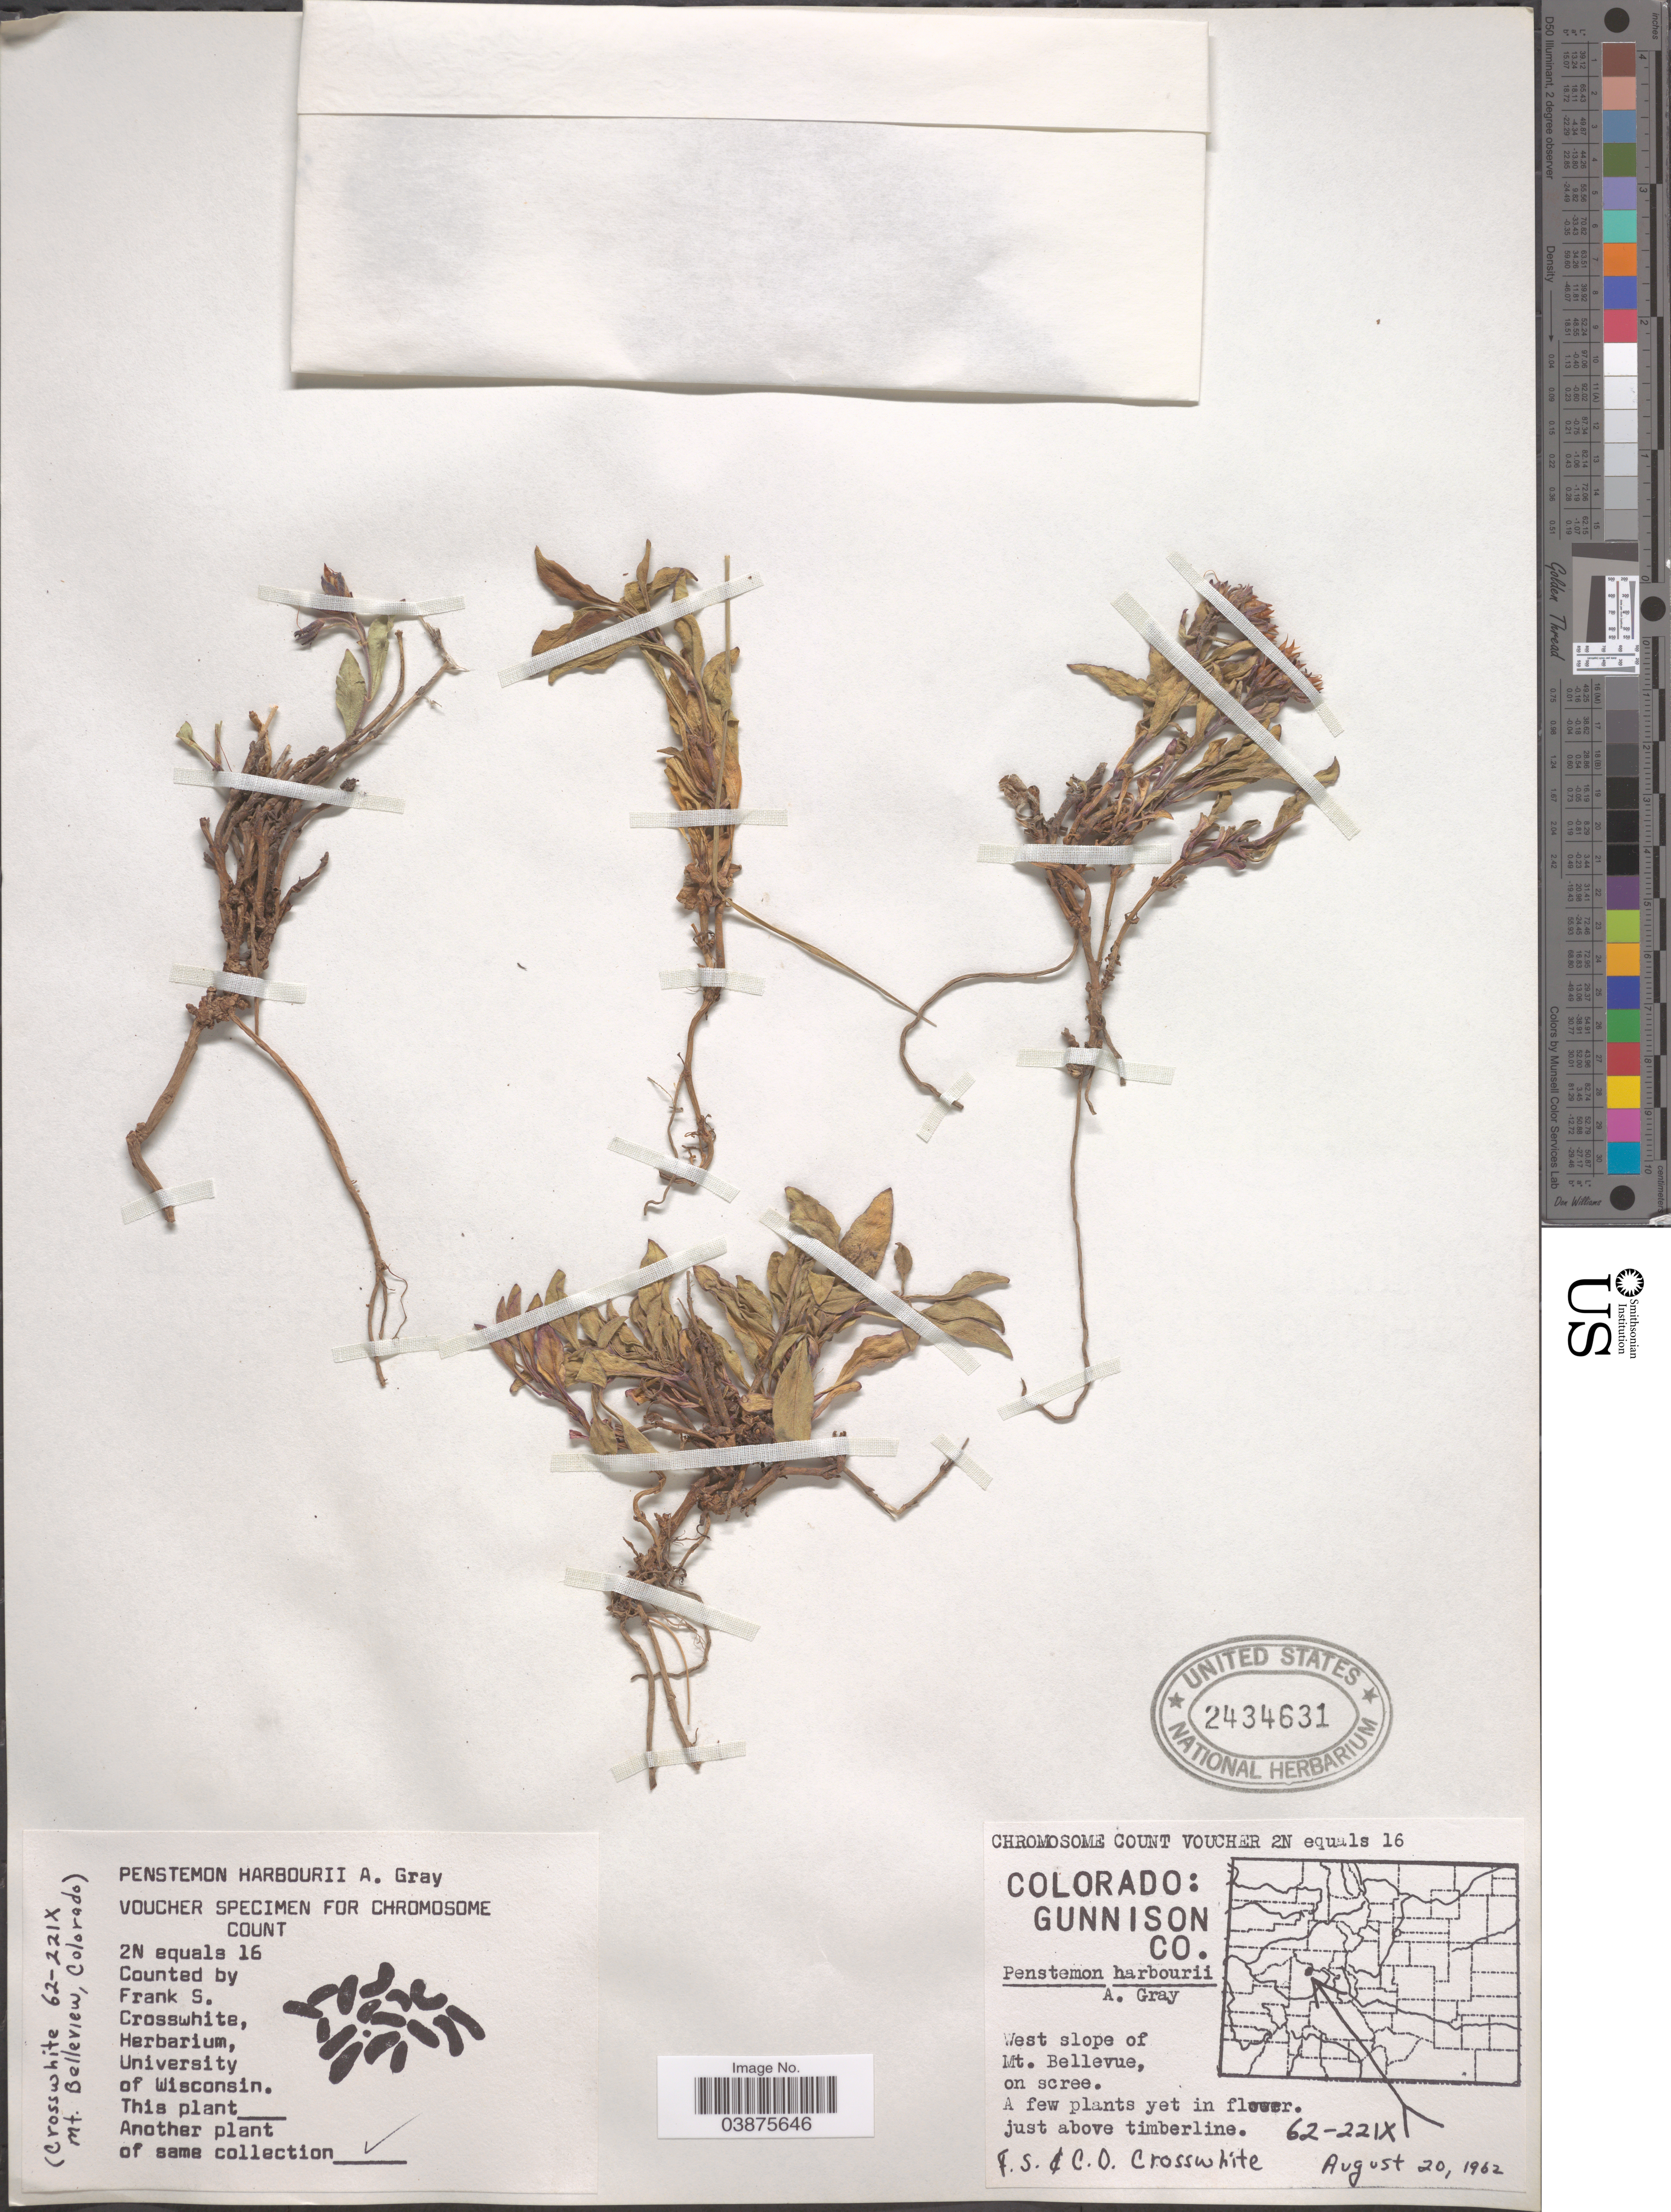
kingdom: Plantae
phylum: Tracheophyta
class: Magnoliopsida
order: Lamiales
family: Plantaginaceae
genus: Penstemon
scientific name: Penstemon harbourii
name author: A. Gray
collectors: F. Crosswhite & C. Crosswhite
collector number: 62-221X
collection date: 1962-08-20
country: United States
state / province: Colorado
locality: Gunnison Co. West slope of Mt. Bellevue.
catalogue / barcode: US 2434631